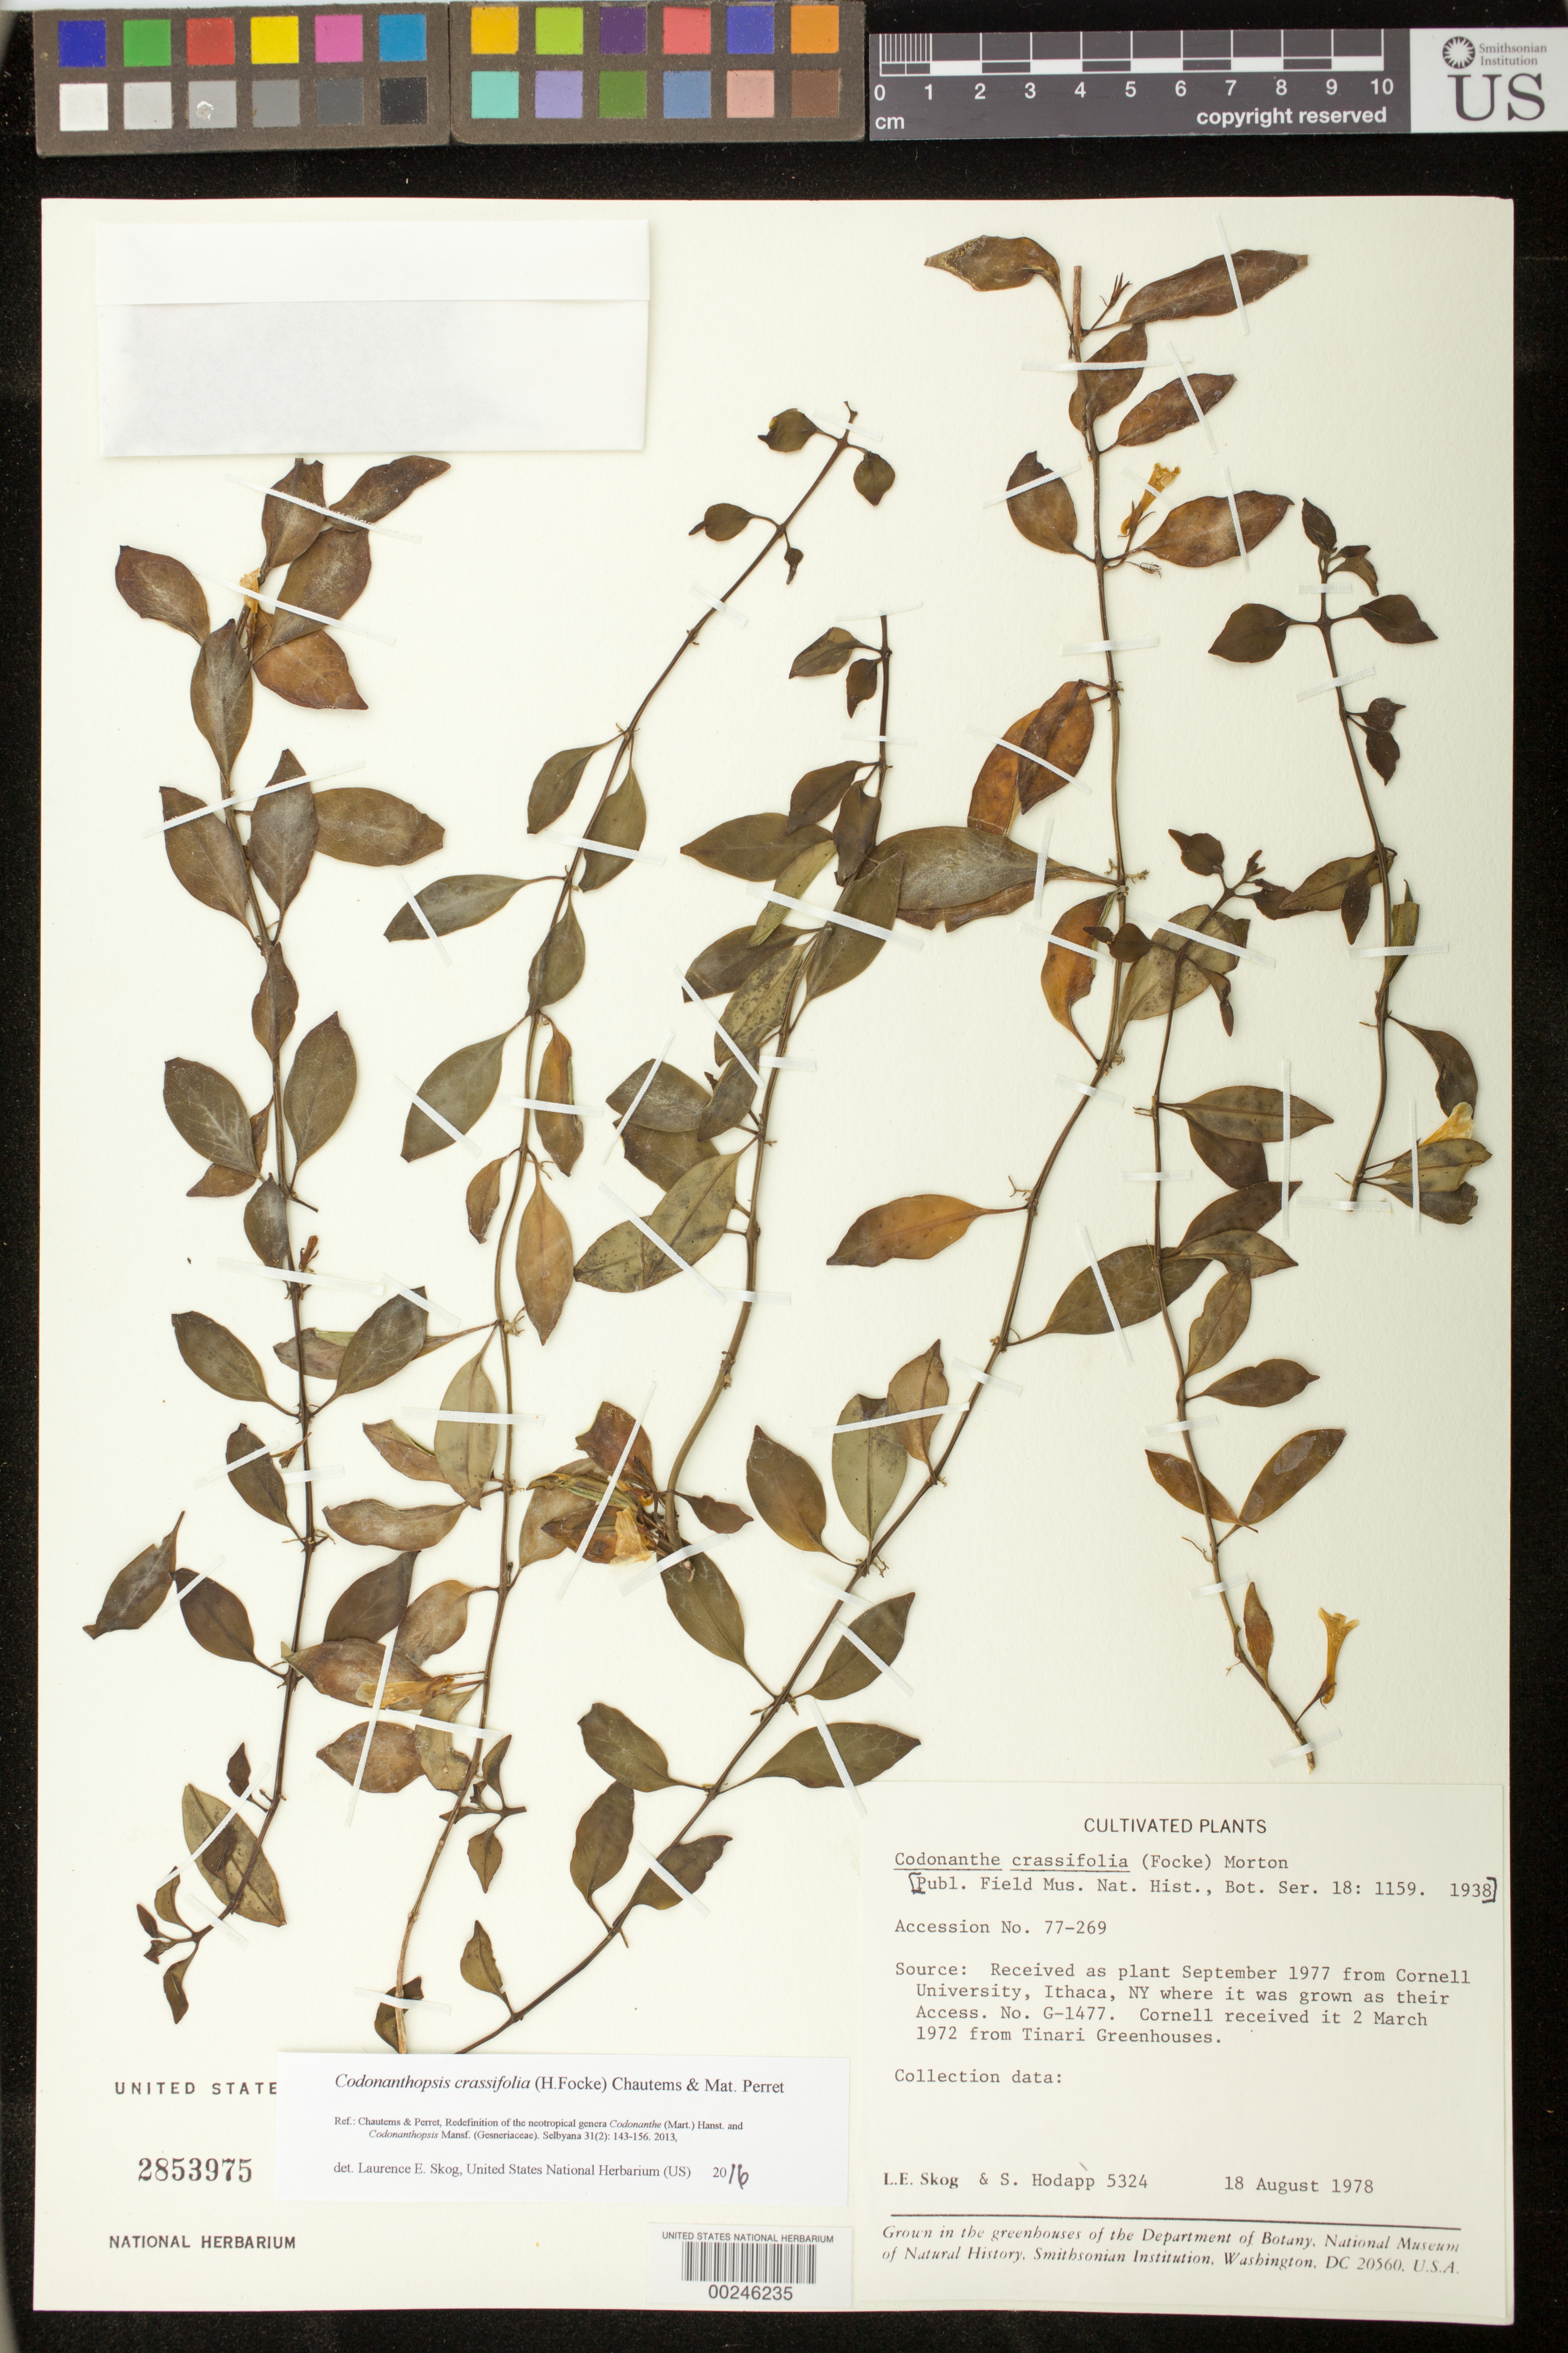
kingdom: Plantae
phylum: Tracheophyta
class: Magnoliopsida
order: Lamiales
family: Gesneriaceae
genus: Codonanthopsis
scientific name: Codonanthopsis crassifolia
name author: (H. Focke) Chautems & Mat.Perret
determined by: Skog, Laurence E.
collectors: L. E. Skog & S. Hodapp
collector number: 5324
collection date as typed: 18 Aug 1978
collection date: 1978-08-18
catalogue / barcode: US 2853975